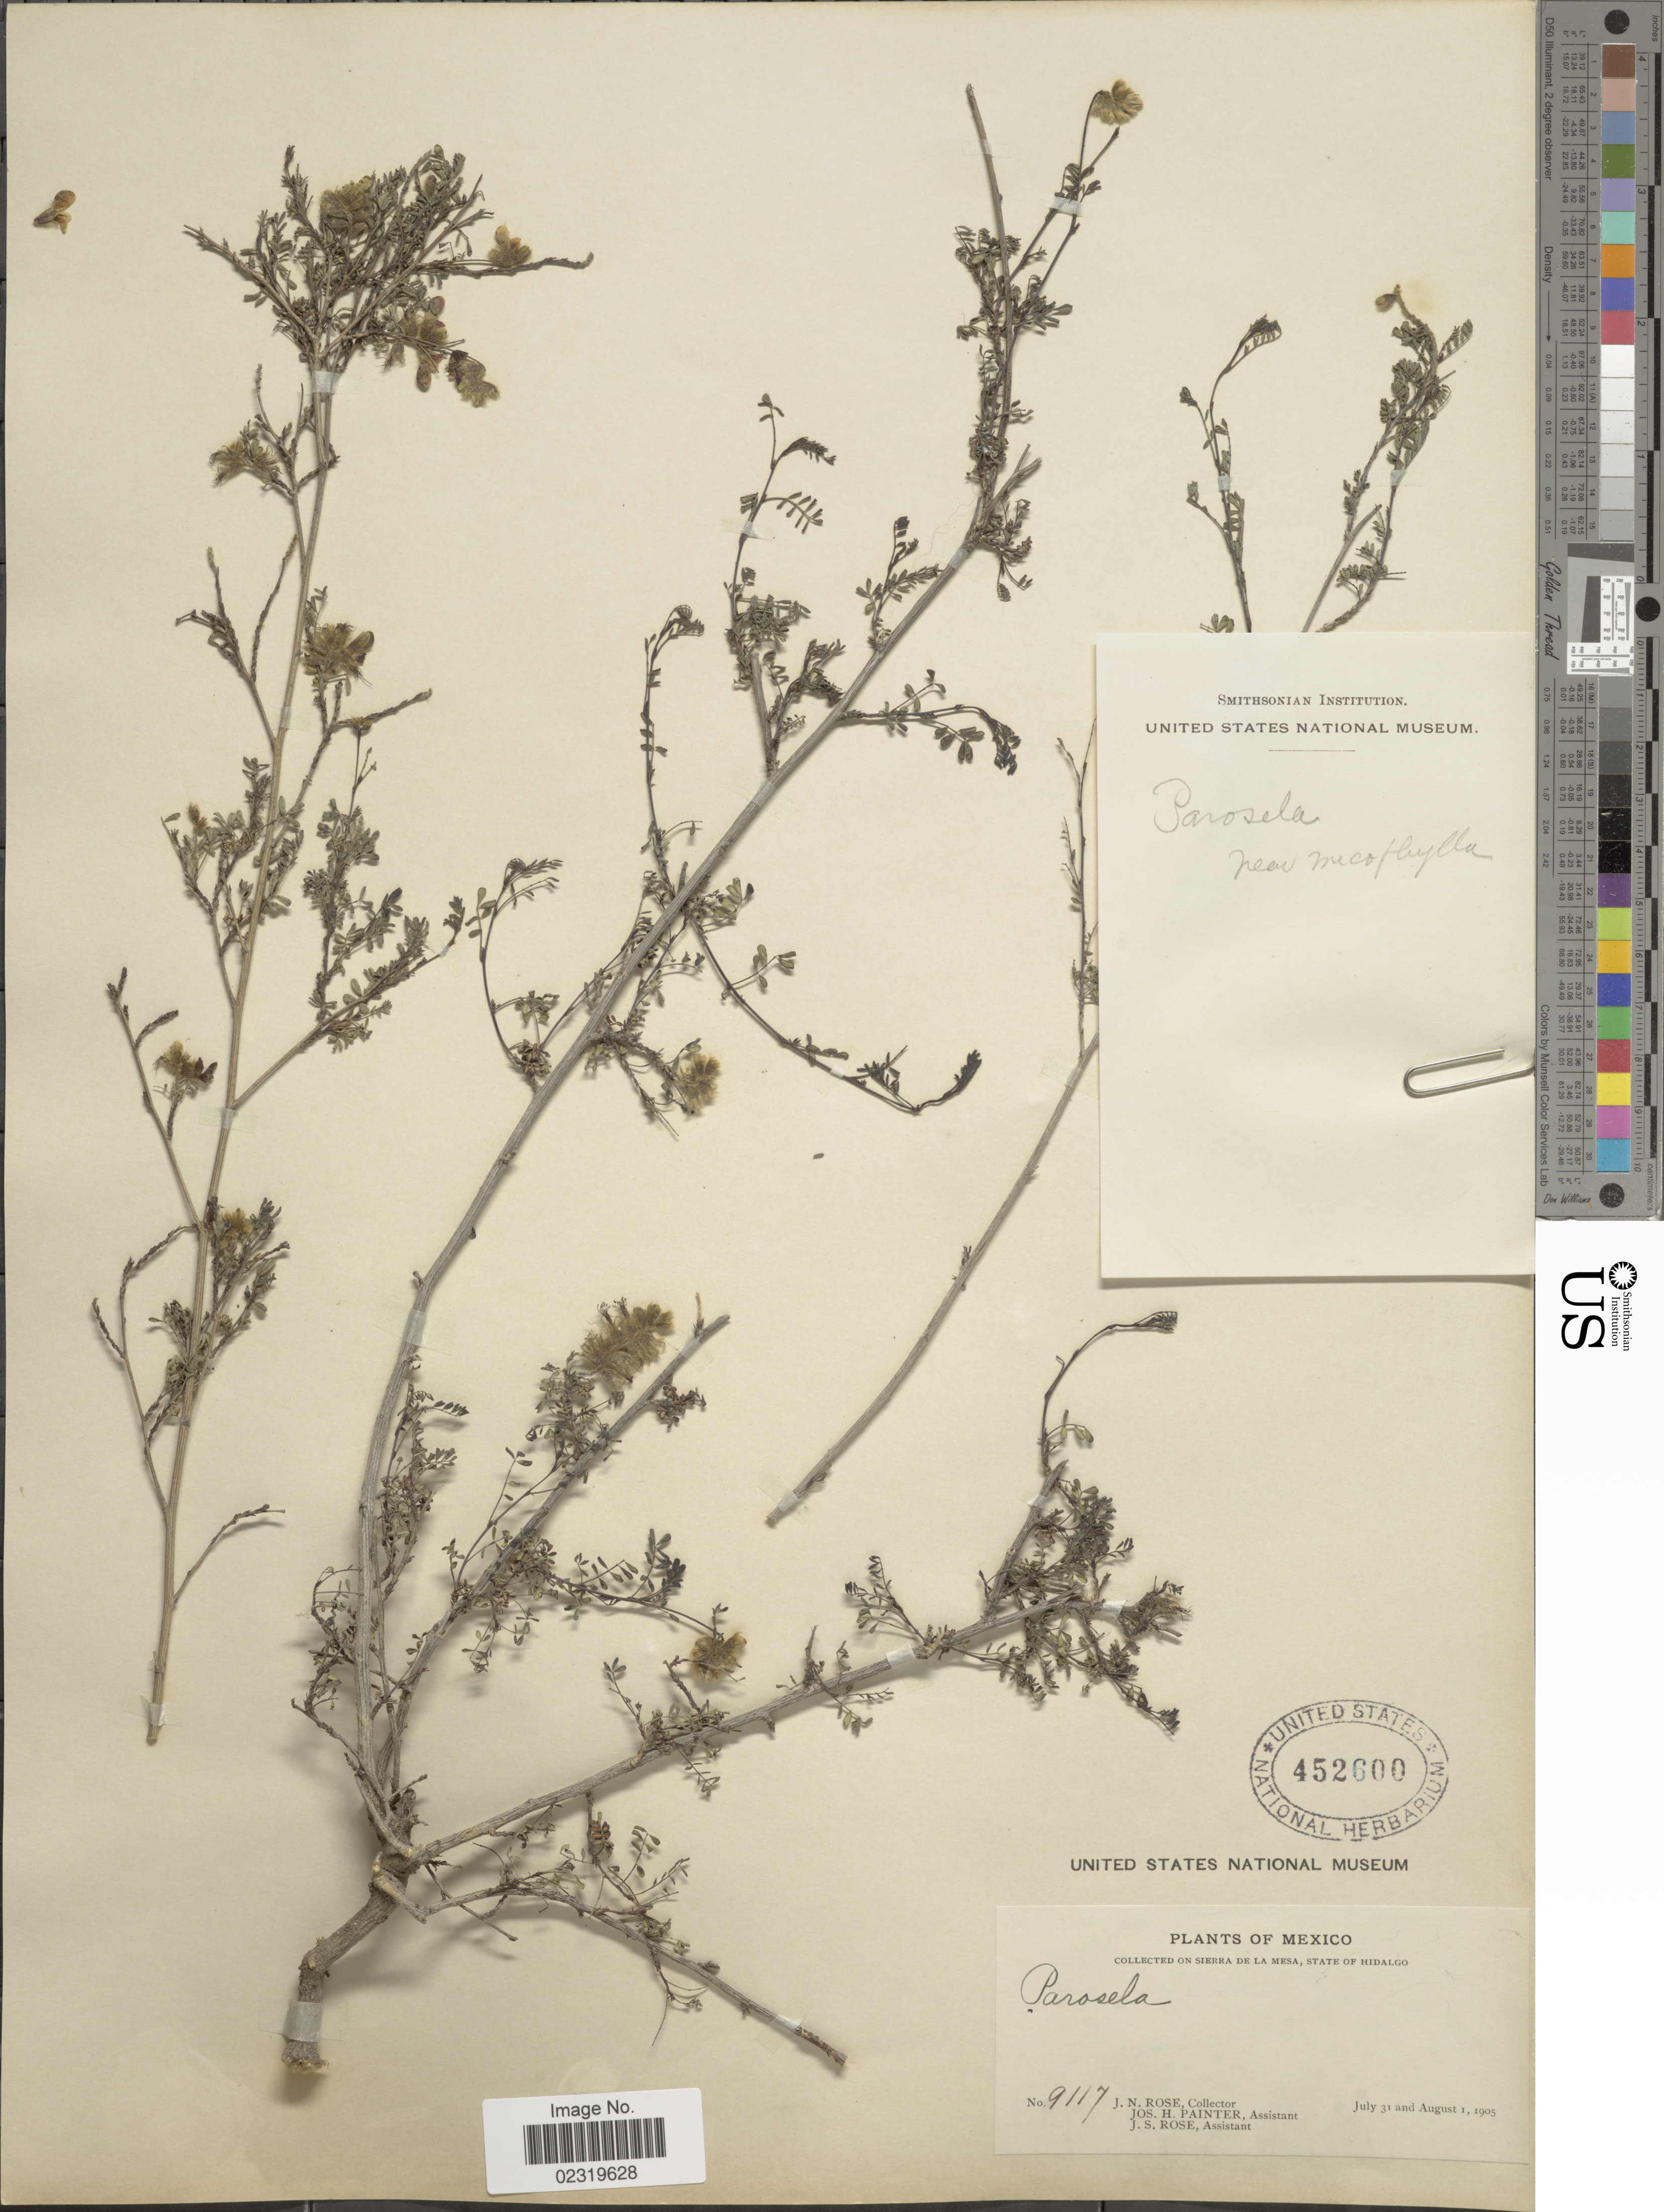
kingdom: Plantae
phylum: Tracheophyta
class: Magnoliopsida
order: Fabales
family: Fabaceae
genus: Dalea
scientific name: Dalea sp.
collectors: J. N. Rose, J. H. Painter & J. S. Rose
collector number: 9117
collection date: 1905-07-31/1905-08-01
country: Mexico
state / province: Hidalgo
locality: Sierra de la Mesa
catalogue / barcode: US 452600